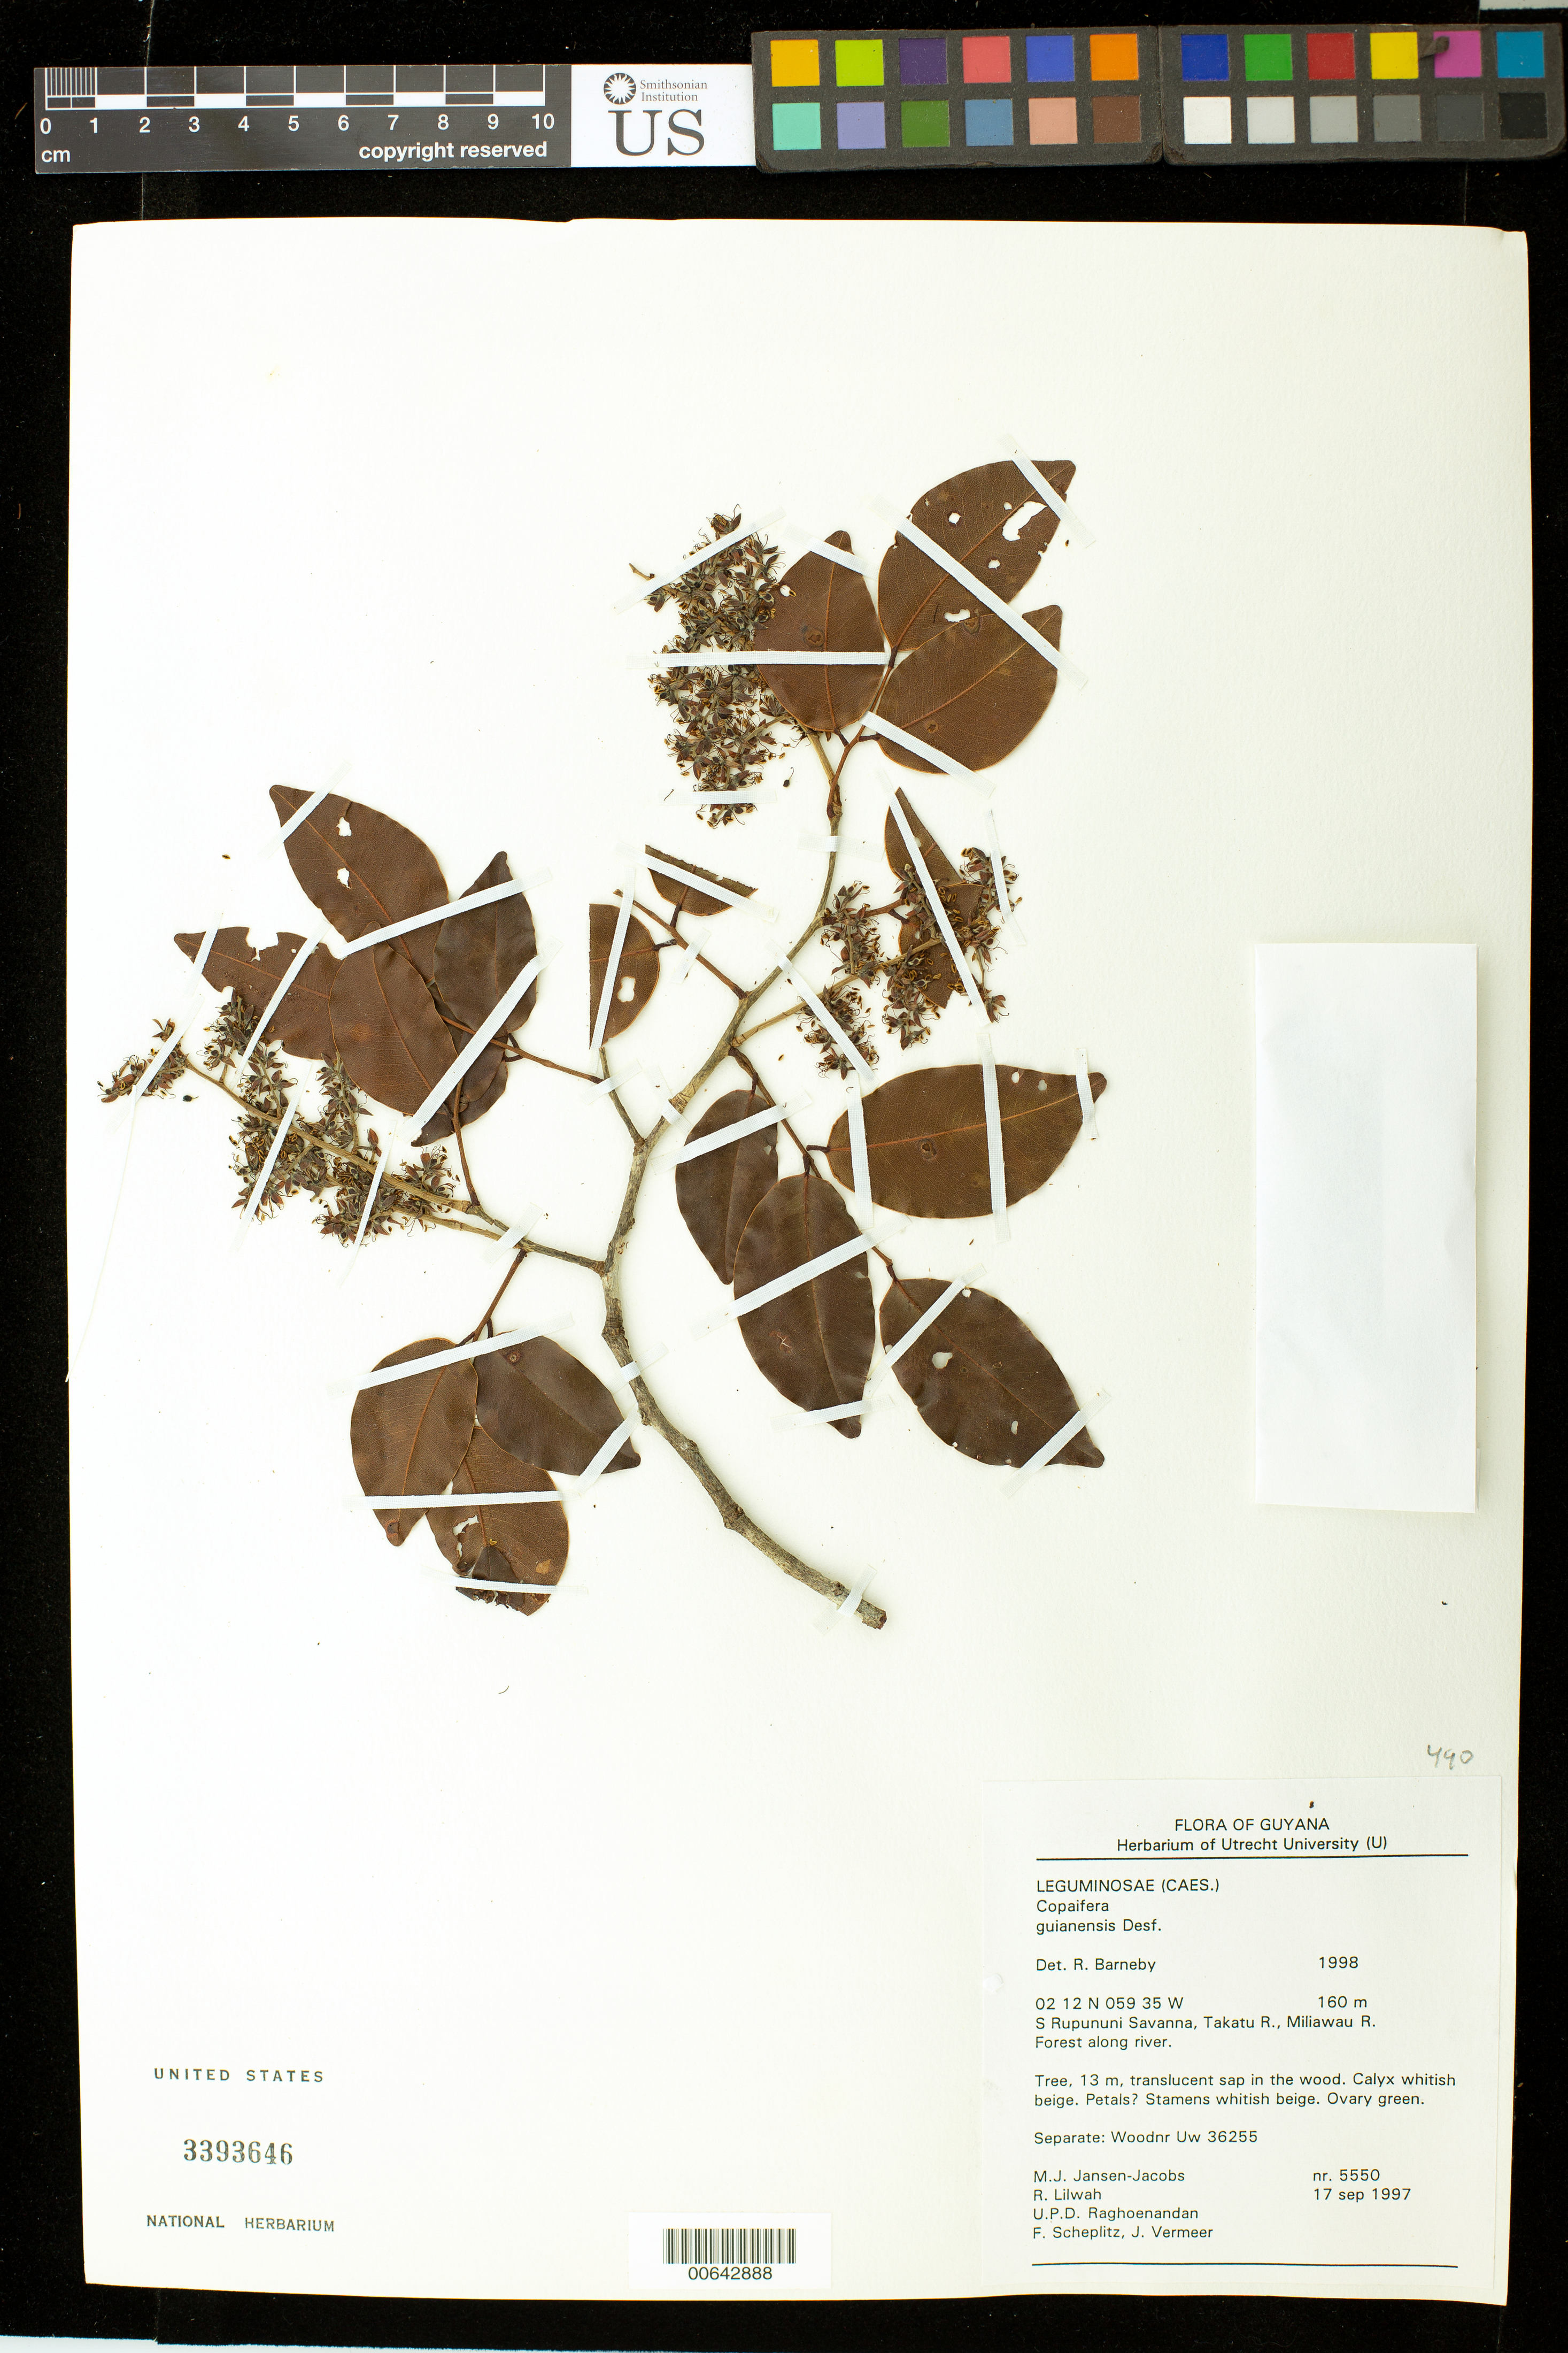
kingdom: Plantae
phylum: Tracheophyta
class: Magnoliopsida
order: Fabales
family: Fabaceae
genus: Copaifera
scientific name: Copaifera guianensis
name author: Desf.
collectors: M. J. Jansen-Jacobs, R. Lilwah, U. Raghoenandan, F. Scheplitz & J. Vermeer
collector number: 5550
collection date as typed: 17-Sep-97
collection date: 1997-09-17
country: Guyana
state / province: U. Takutu-U. Essequibo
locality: S. Rupununi savanna, Takutu and Miliawau Rivers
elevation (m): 160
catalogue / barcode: US 3393646